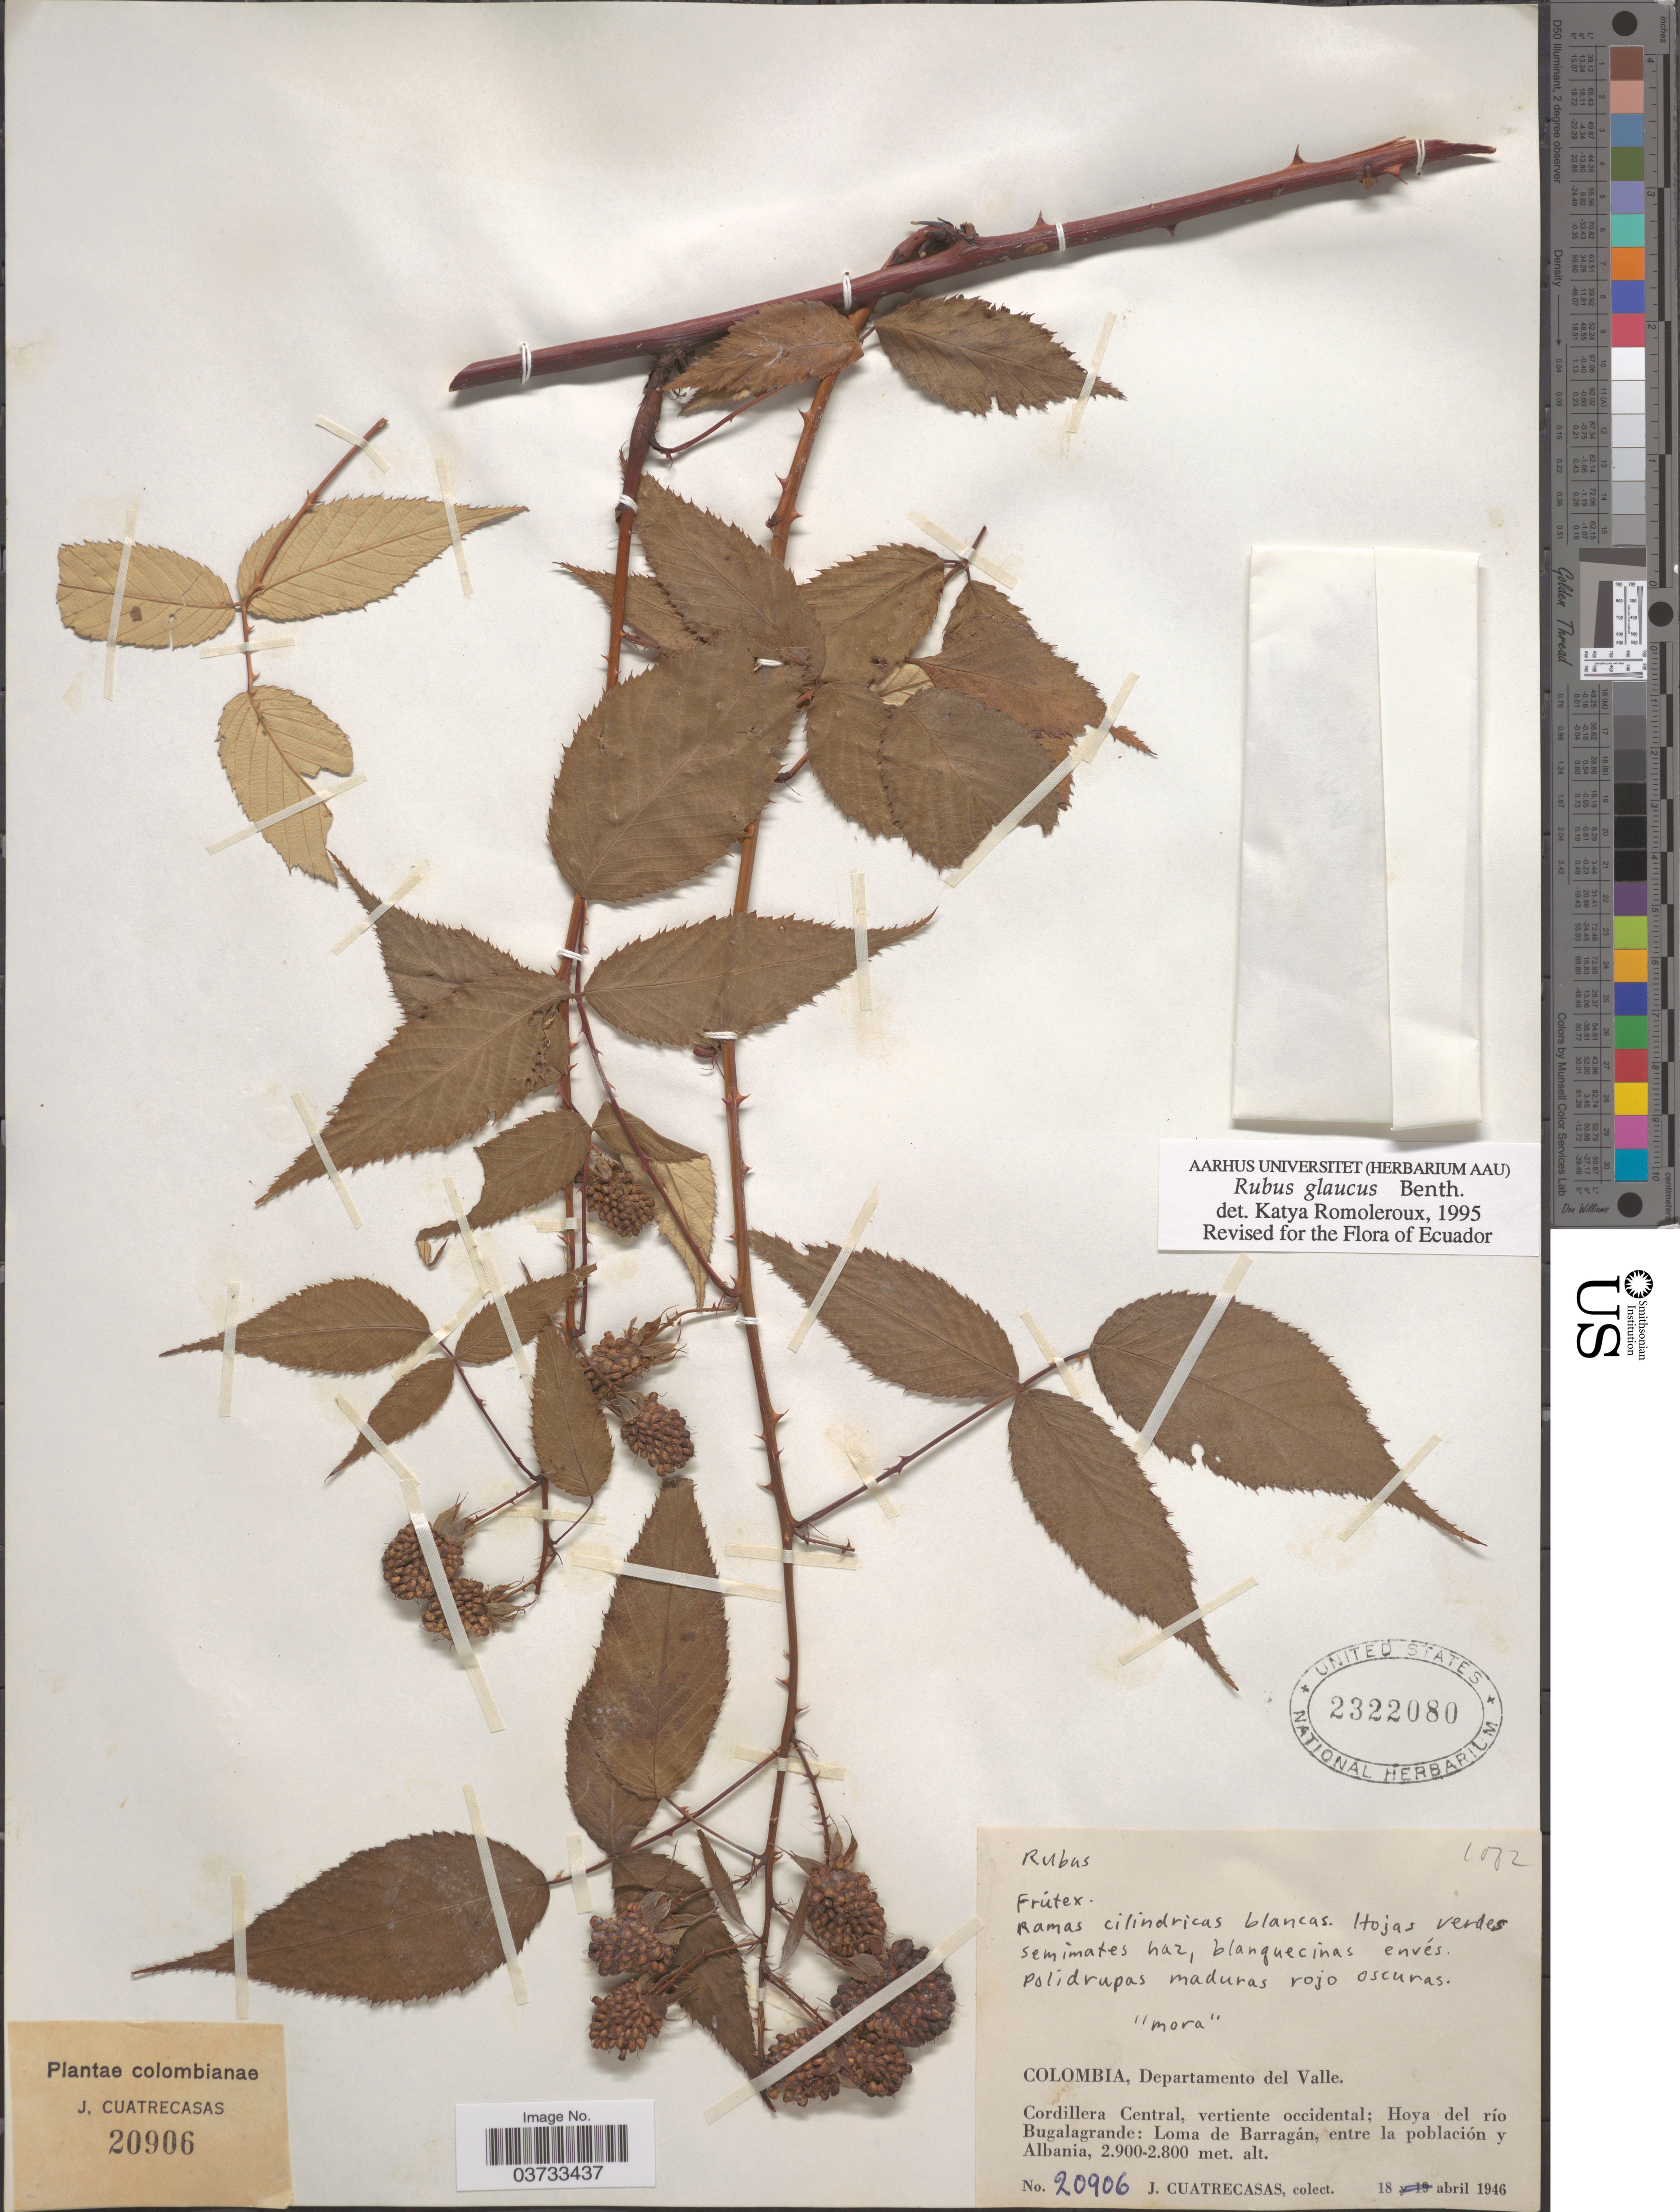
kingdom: Plantae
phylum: Tracheophyta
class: Magnoliopsida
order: Rosales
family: Rosaceae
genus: Rubus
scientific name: Rubus glaucus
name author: Benth.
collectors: J. Cuatrecasas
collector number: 20906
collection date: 1946-04-18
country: Colombia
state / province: Valle del Cauca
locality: Departamento del Valle. Cordillera Central, vertiente occidental: Hoya del río Bugalagrande: Loma de Barragán, entre la población y Albania.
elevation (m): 2800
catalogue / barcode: US 2322080